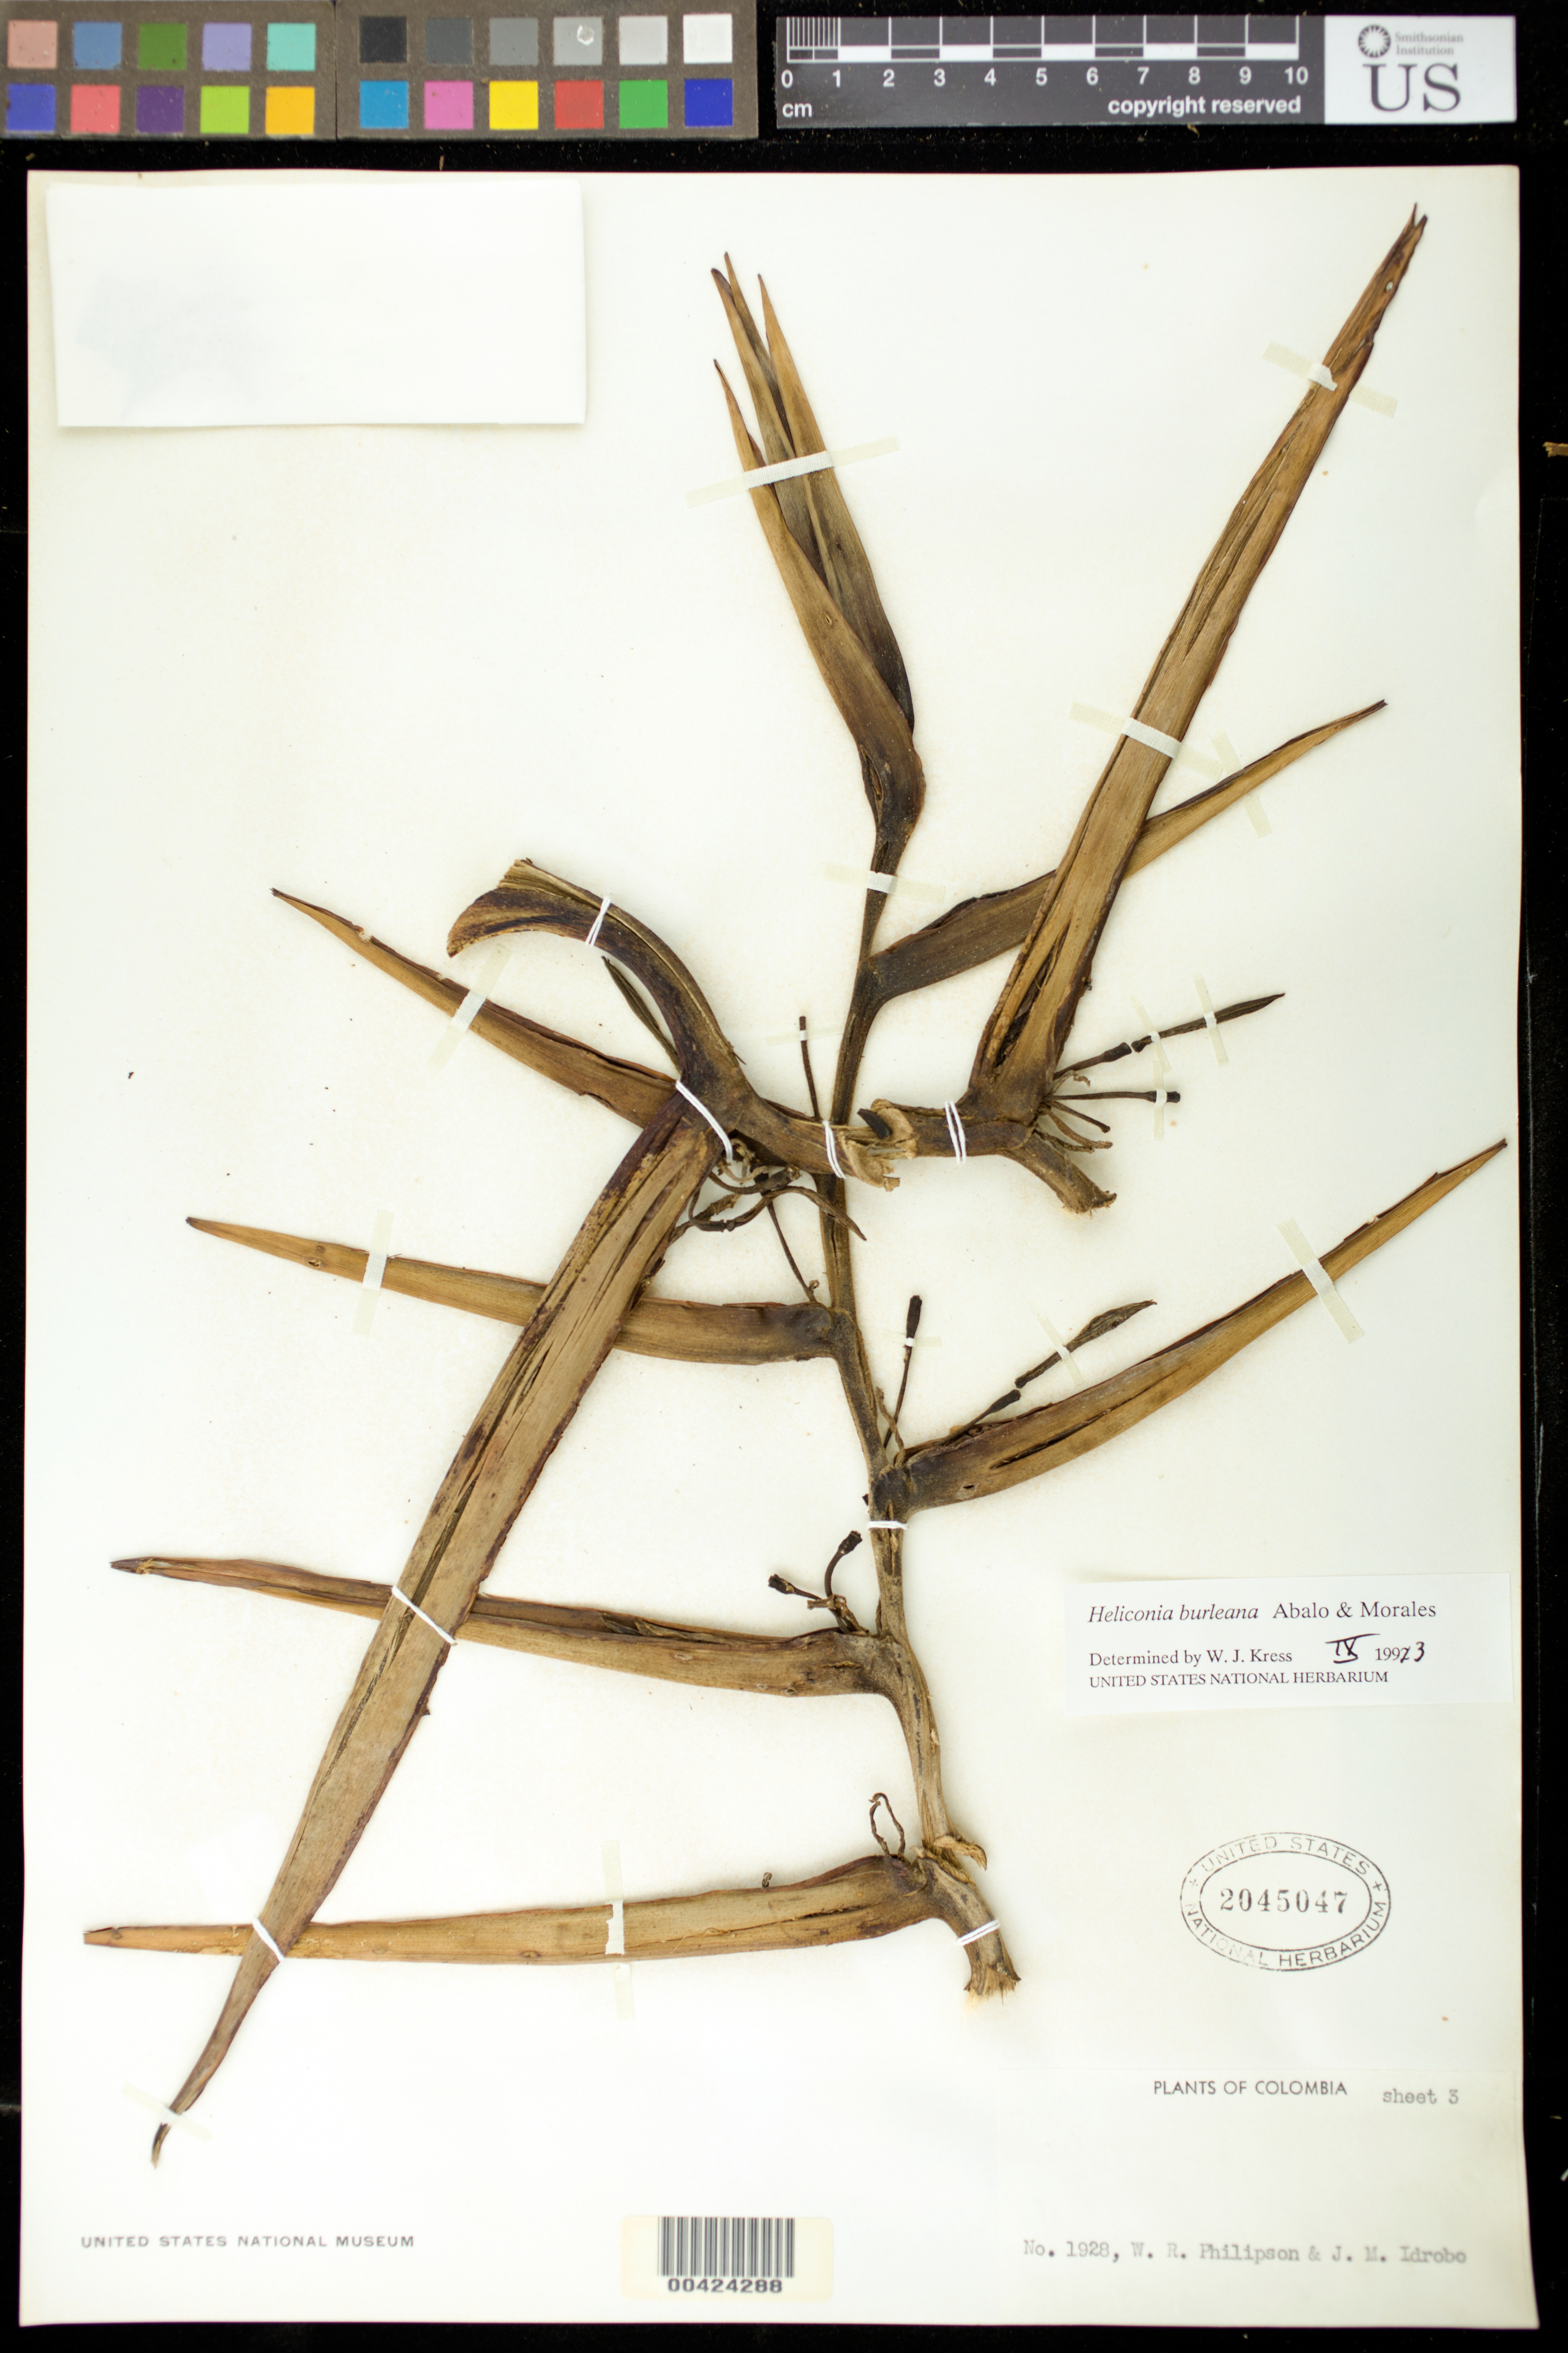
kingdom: Plantae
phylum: Tracheophyta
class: Liliopsida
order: Zingiberales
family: Heliconiaceae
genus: Heliconia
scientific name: Heliconia burleana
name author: Abalo & G. Morales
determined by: Kress, W. J., (US), Smithsonian Institution - National Museum of Natural History (UNITED STATES)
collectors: W. R. Philipson & J. M. Idrobo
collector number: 1928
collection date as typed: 25 Dec 1949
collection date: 1949-12-25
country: Colombia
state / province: Meta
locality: Sierra de la Macarena; Central Mtns., N ridge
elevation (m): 1400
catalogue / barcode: US 2045047